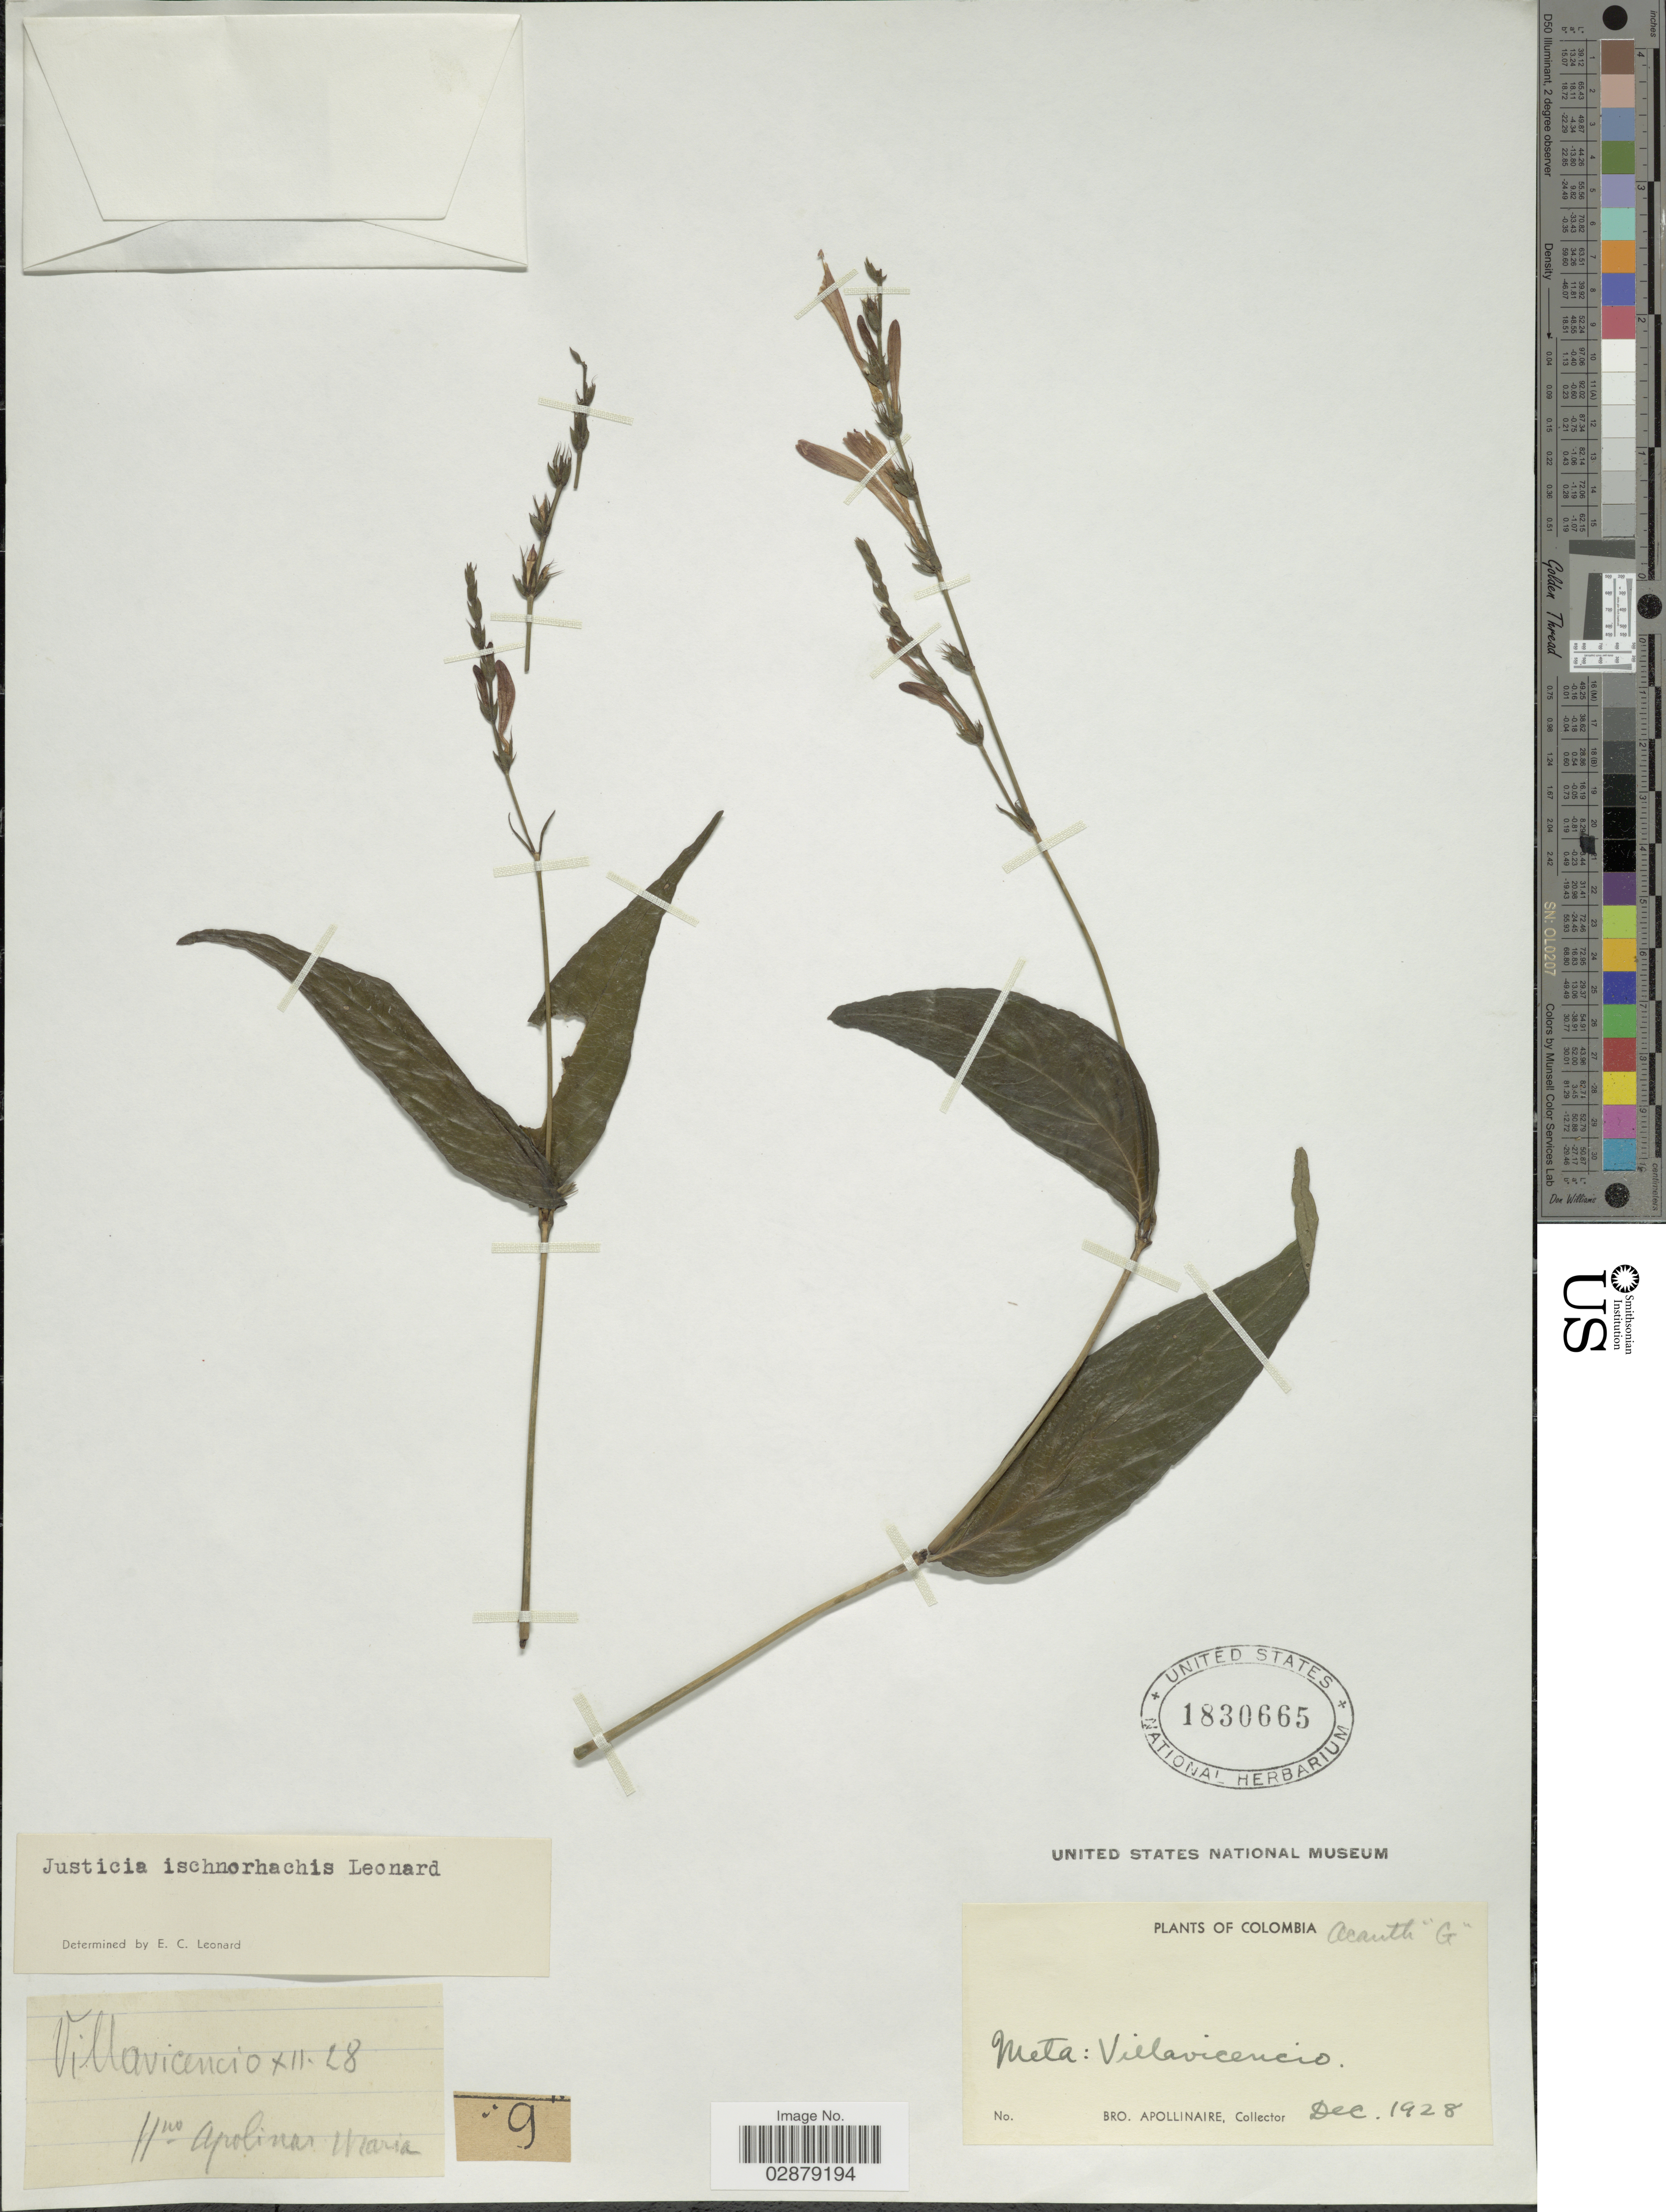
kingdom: Plantae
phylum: Tracheophyta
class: Magnoliopsida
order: Lamiales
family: Acanthaceae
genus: Justicia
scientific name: Justicia ischnorhachis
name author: Leonard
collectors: Bro. Apollinaire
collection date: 1928-12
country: Colombia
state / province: Meta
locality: Villavicencio.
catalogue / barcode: US 1830665